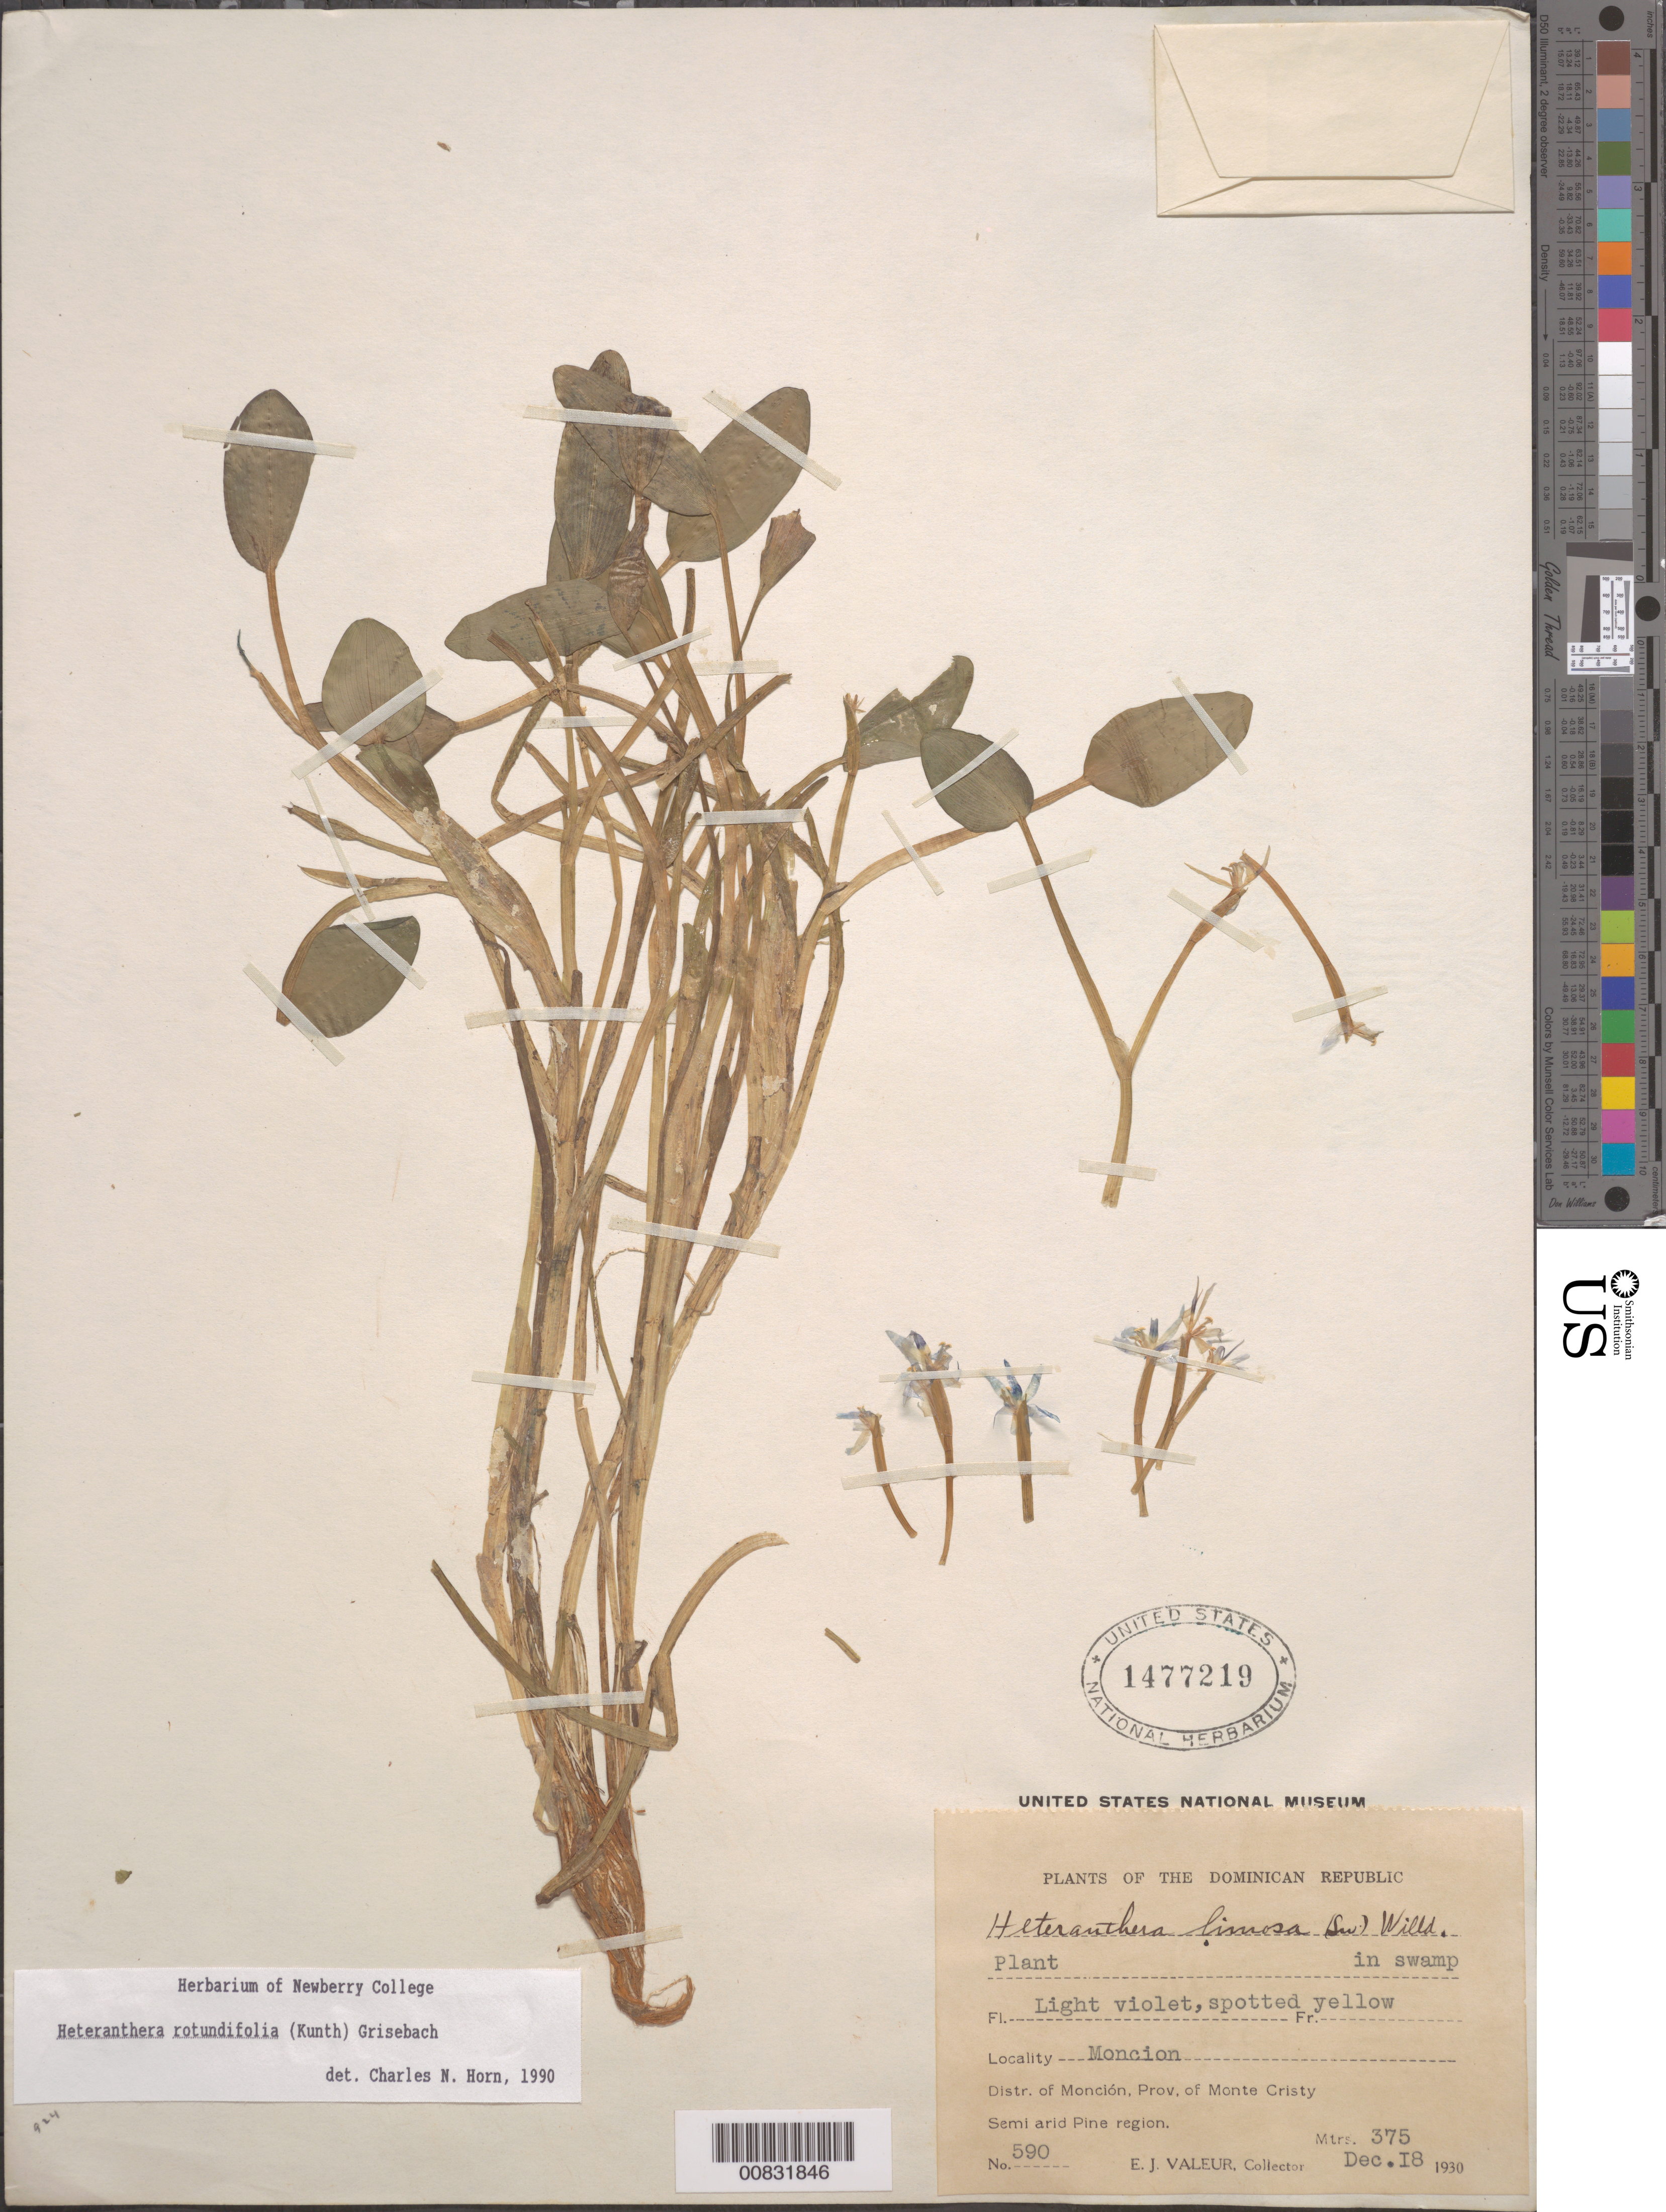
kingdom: Plantae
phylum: Tracheophyta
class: Liliopsida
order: Commelinales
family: Pontederiaceae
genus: Heteranthera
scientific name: Heteranthera oblongifolia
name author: Mart.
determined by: Horn, Charles N.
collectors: E. Valeur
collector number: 590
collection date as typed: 18 Dec 1930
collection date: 1930-12-18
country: Dominican Republic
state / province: Monte Cristi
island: Hispaniola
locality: Monción. Distr. of Monción.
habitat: In swamp. Semi arid Pine region.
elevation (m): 375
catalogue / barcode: US 1477219